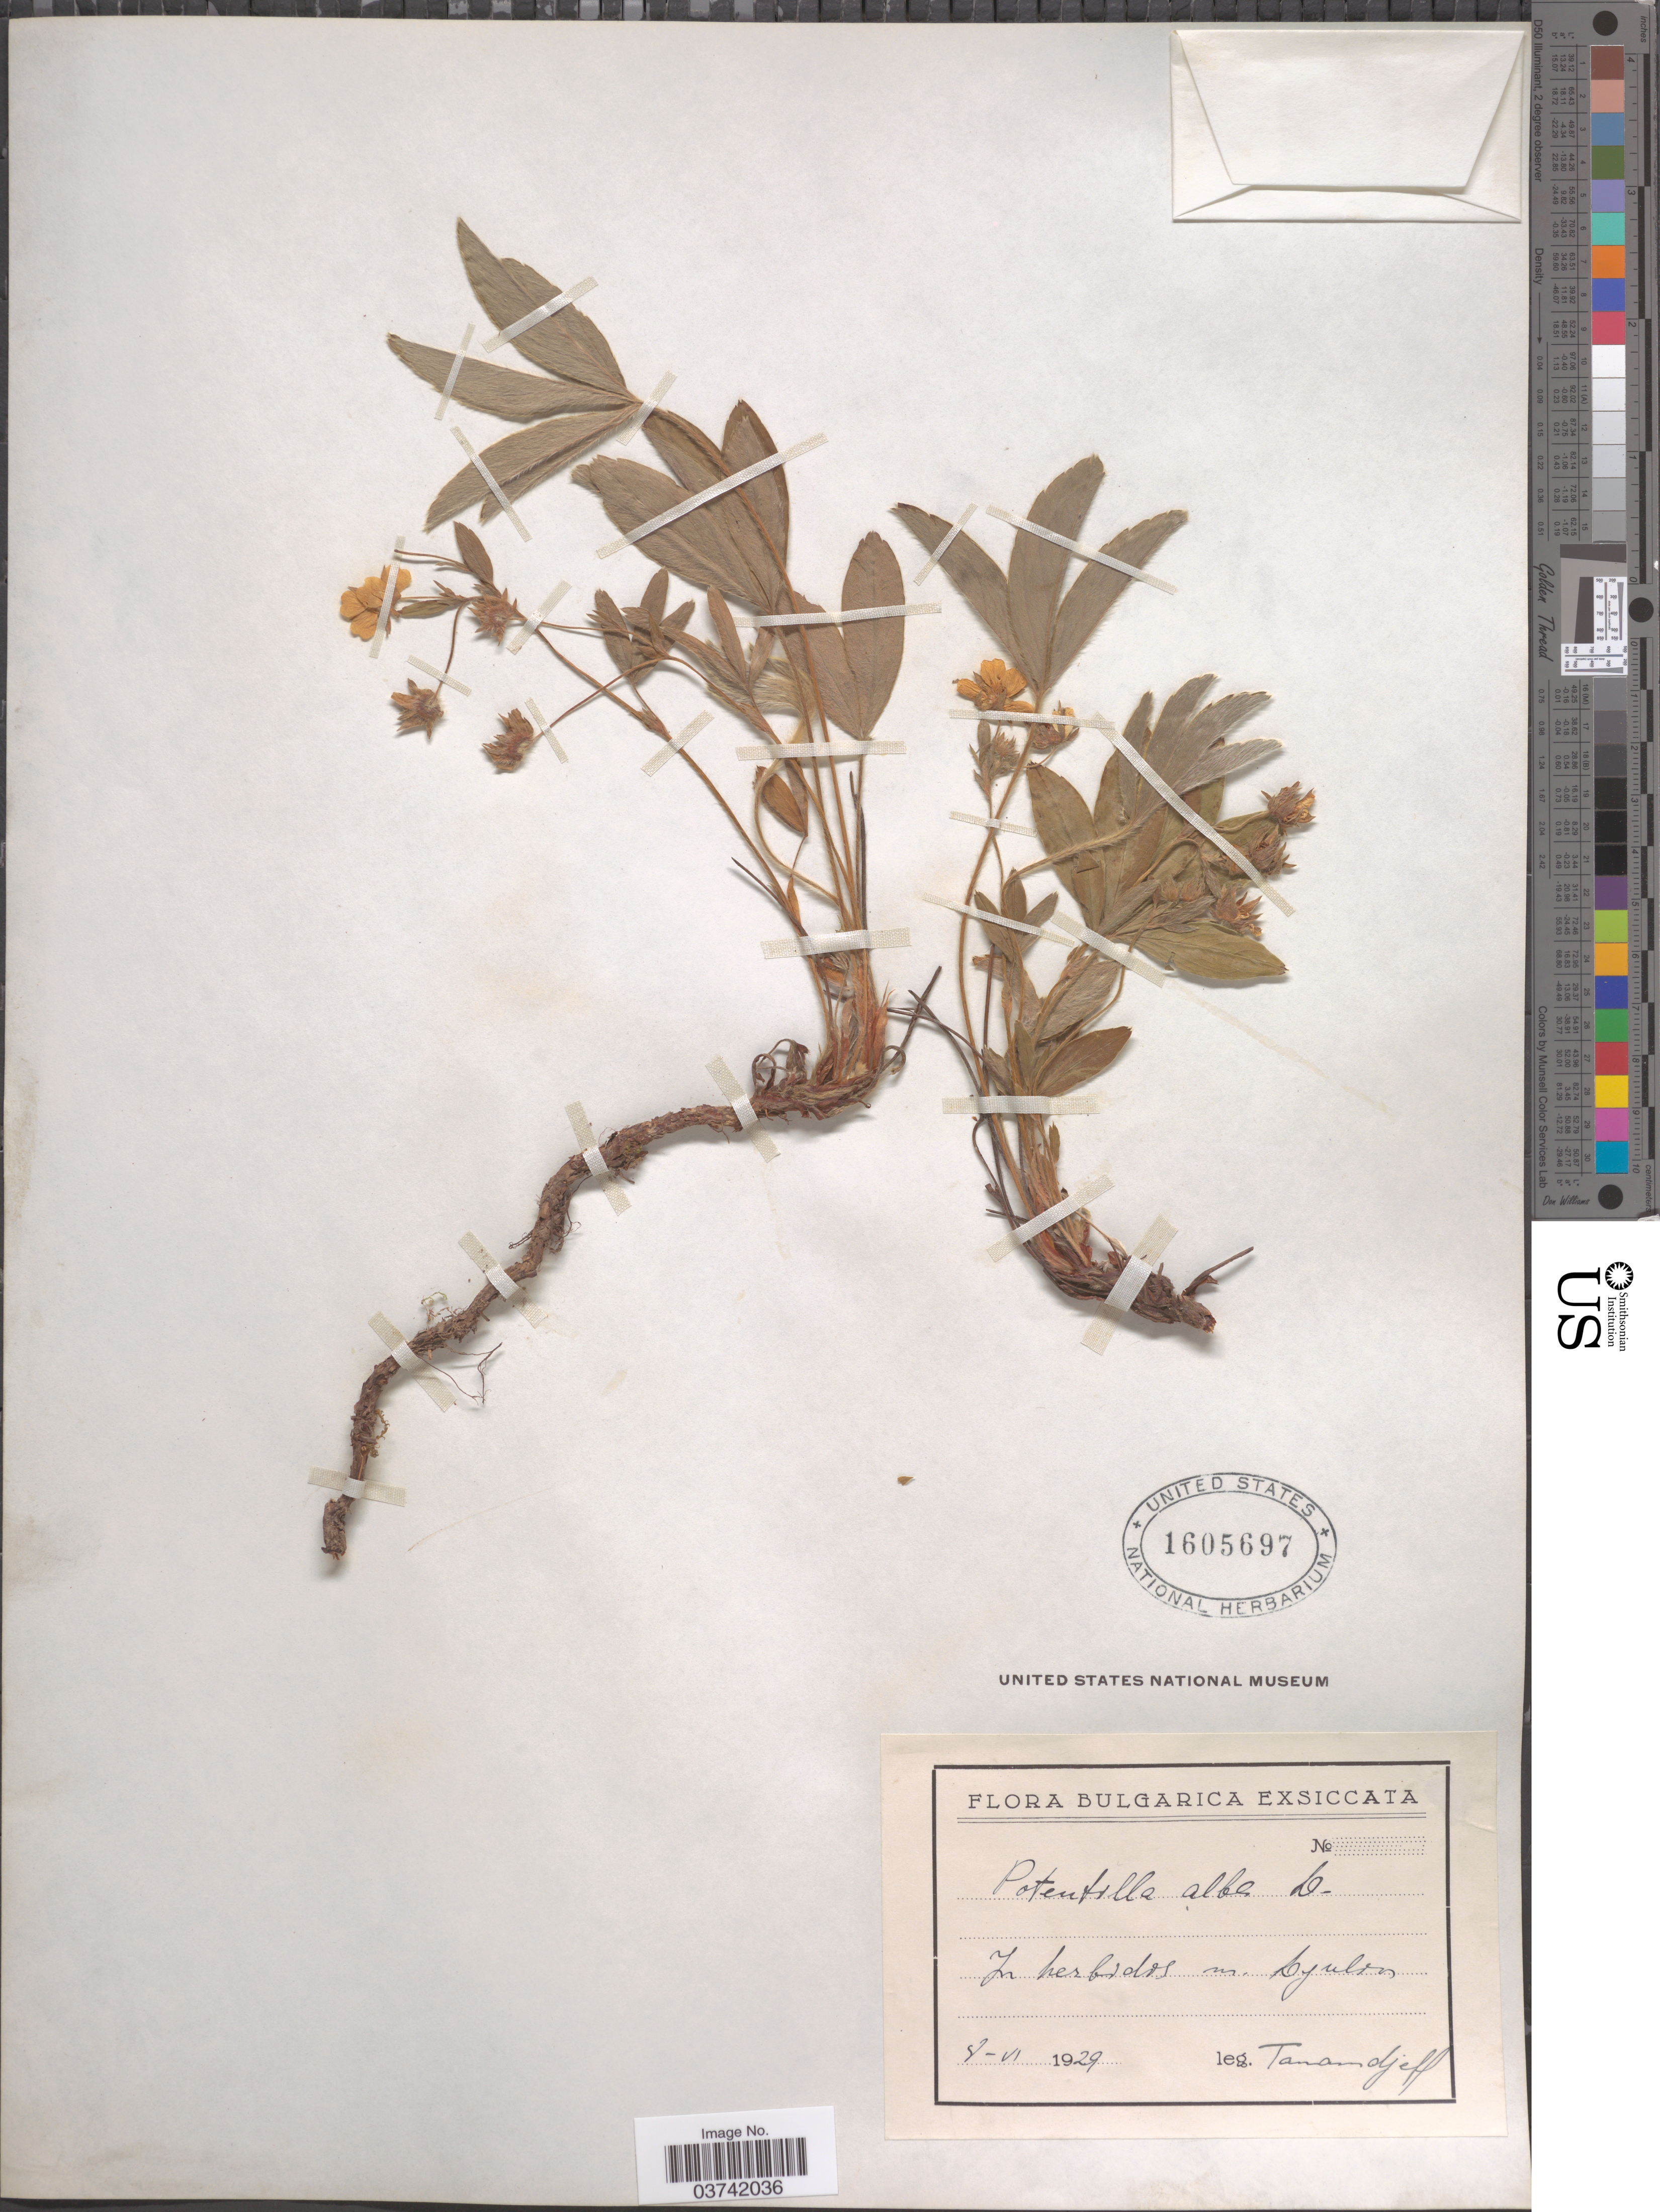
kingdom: Plantae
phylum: Tracheophyta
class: Magnoliopsida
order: Rosales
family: Rosaceae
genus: Potentilla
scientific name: Potentilla alba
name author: L.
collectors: -. Tamandjeff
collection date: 1929-06-08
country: Bulgaria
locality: In herbidos m. Djulon. [interpreted]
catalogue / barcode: US 1605697